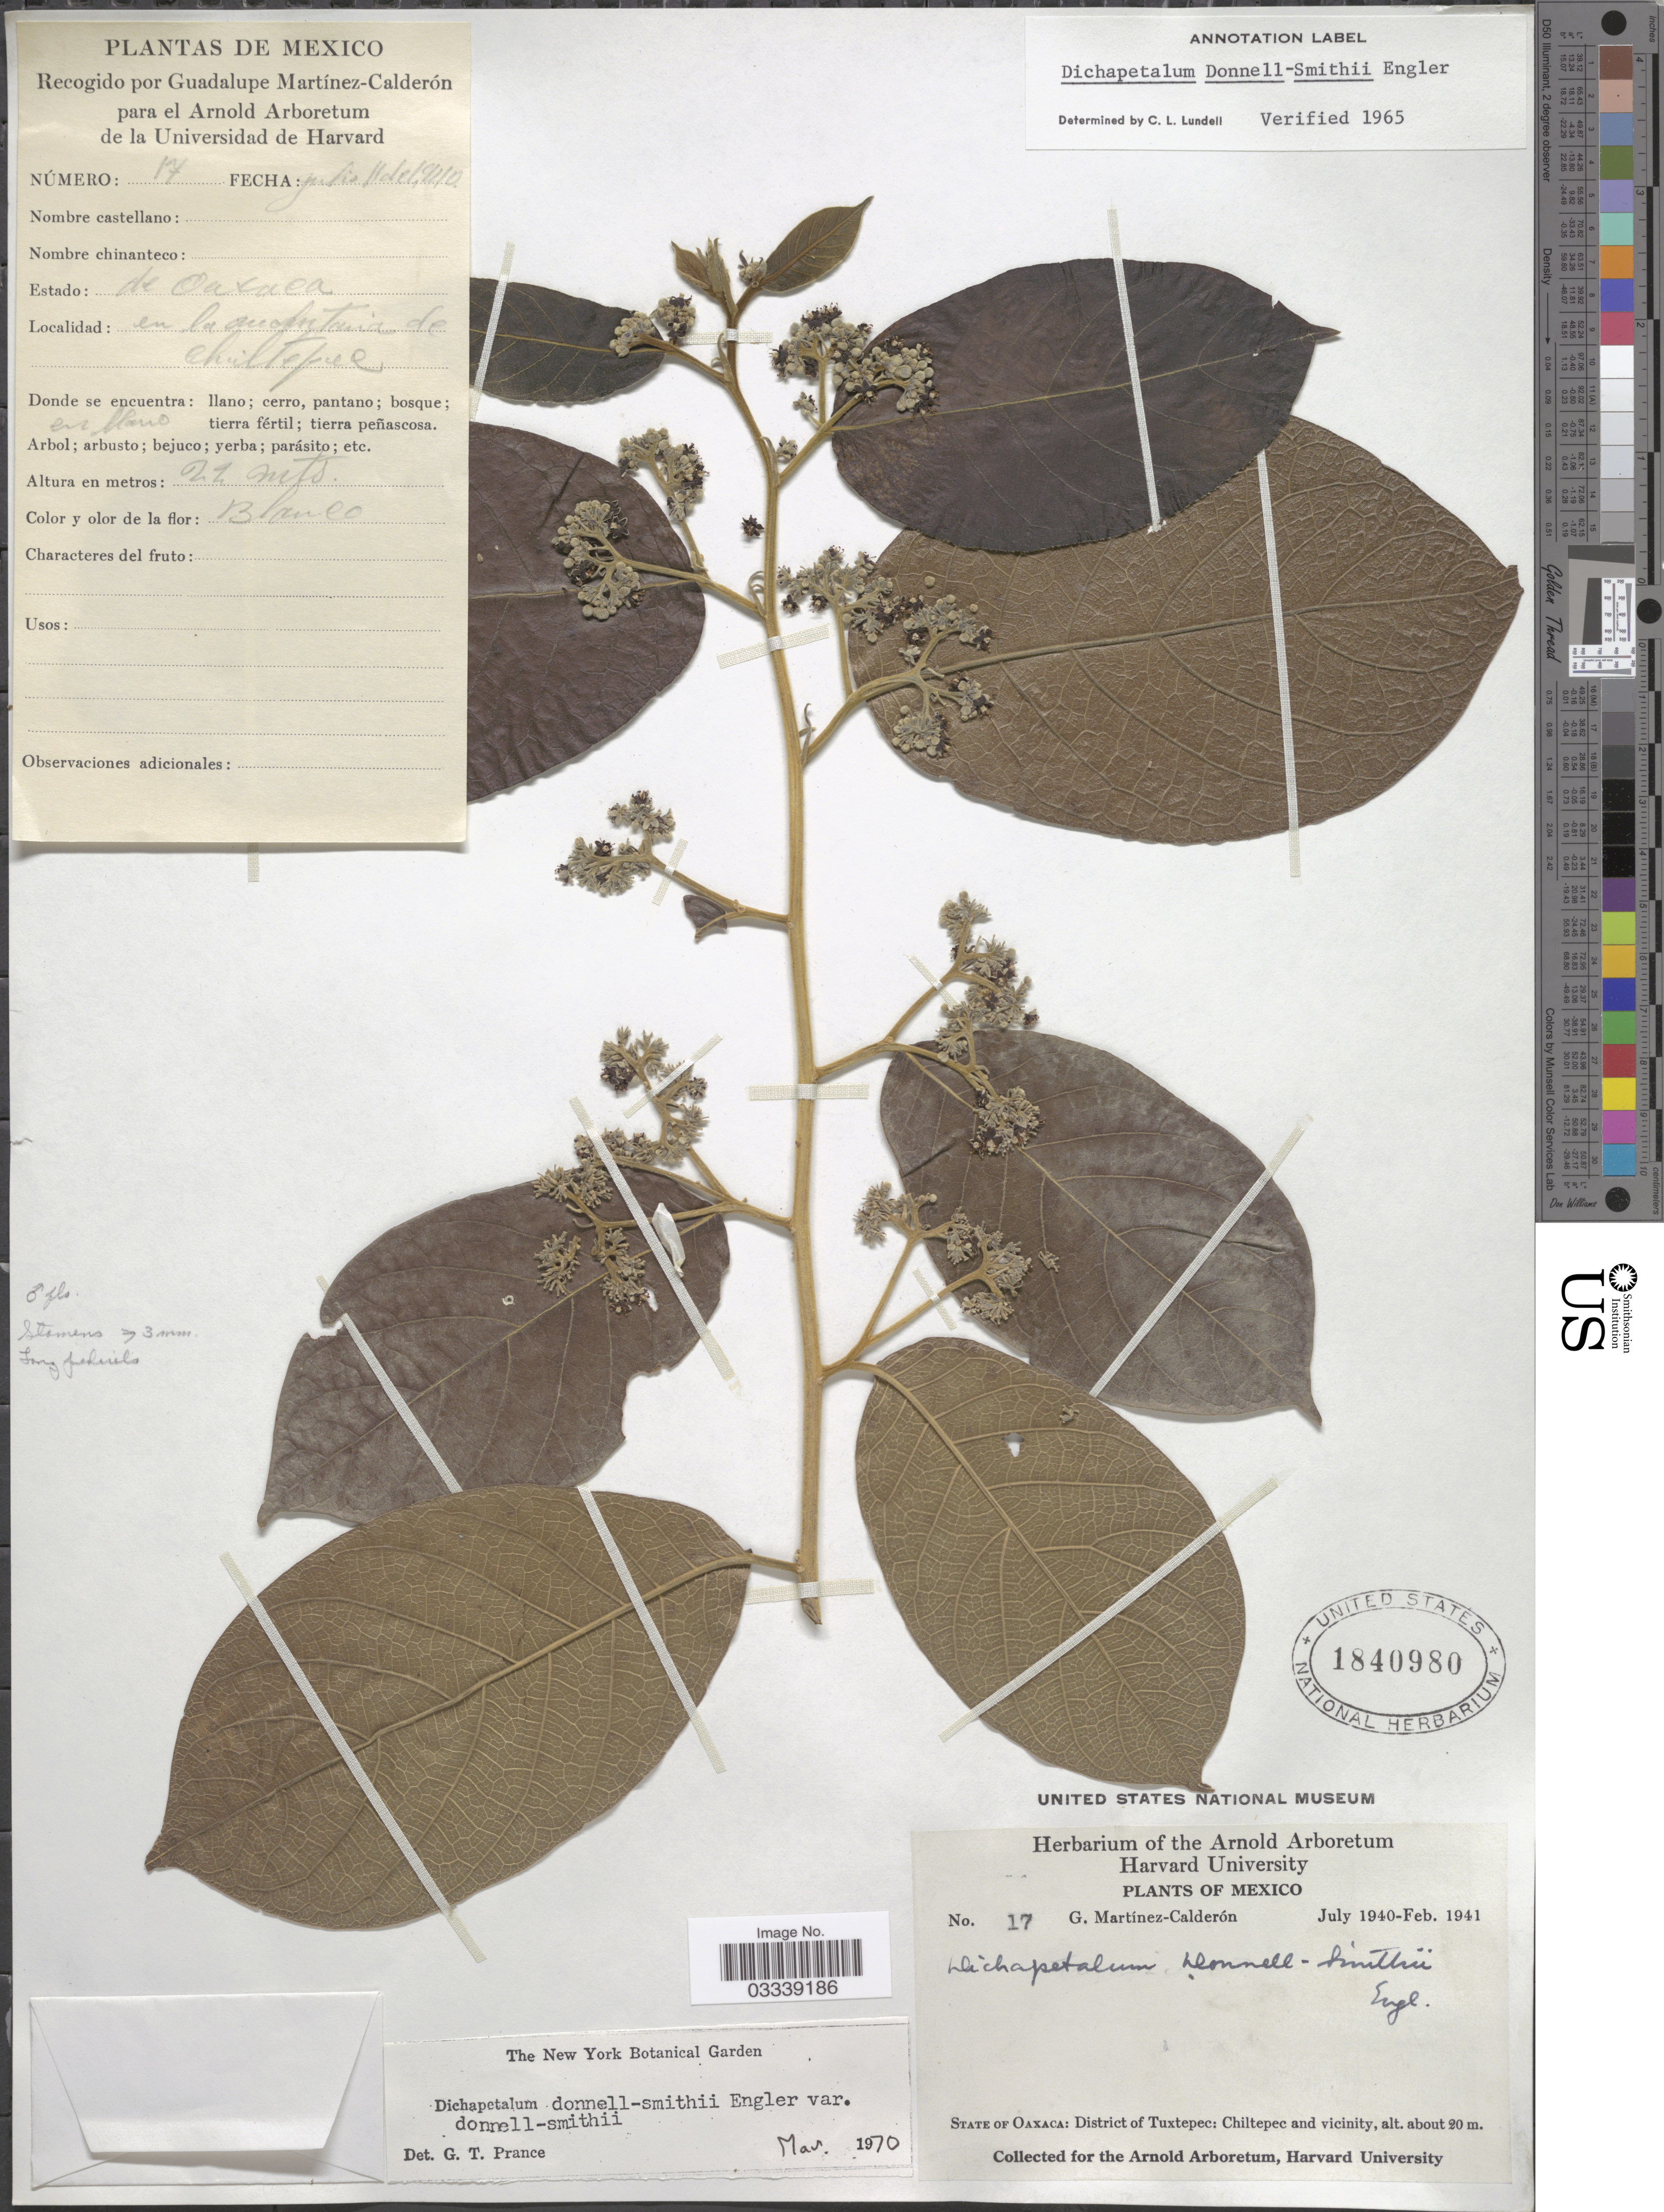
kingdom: Plantae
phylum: Tracheophyta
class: Magnoliopsida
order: Malpighiales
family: Dichapetalaceae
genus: Dichapetalum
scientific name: Dichapetalum donnell-smithii var. donnell-smithii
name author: Engl.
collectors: G. Martínez Calderón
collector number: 17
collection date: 1940-07-11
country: Mexico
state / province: Oaxaca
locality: District of Tuxtepec: Chiltepec and vicinity. En la augustaná de Chiltepec.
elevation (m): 20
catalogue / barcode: US 1840980